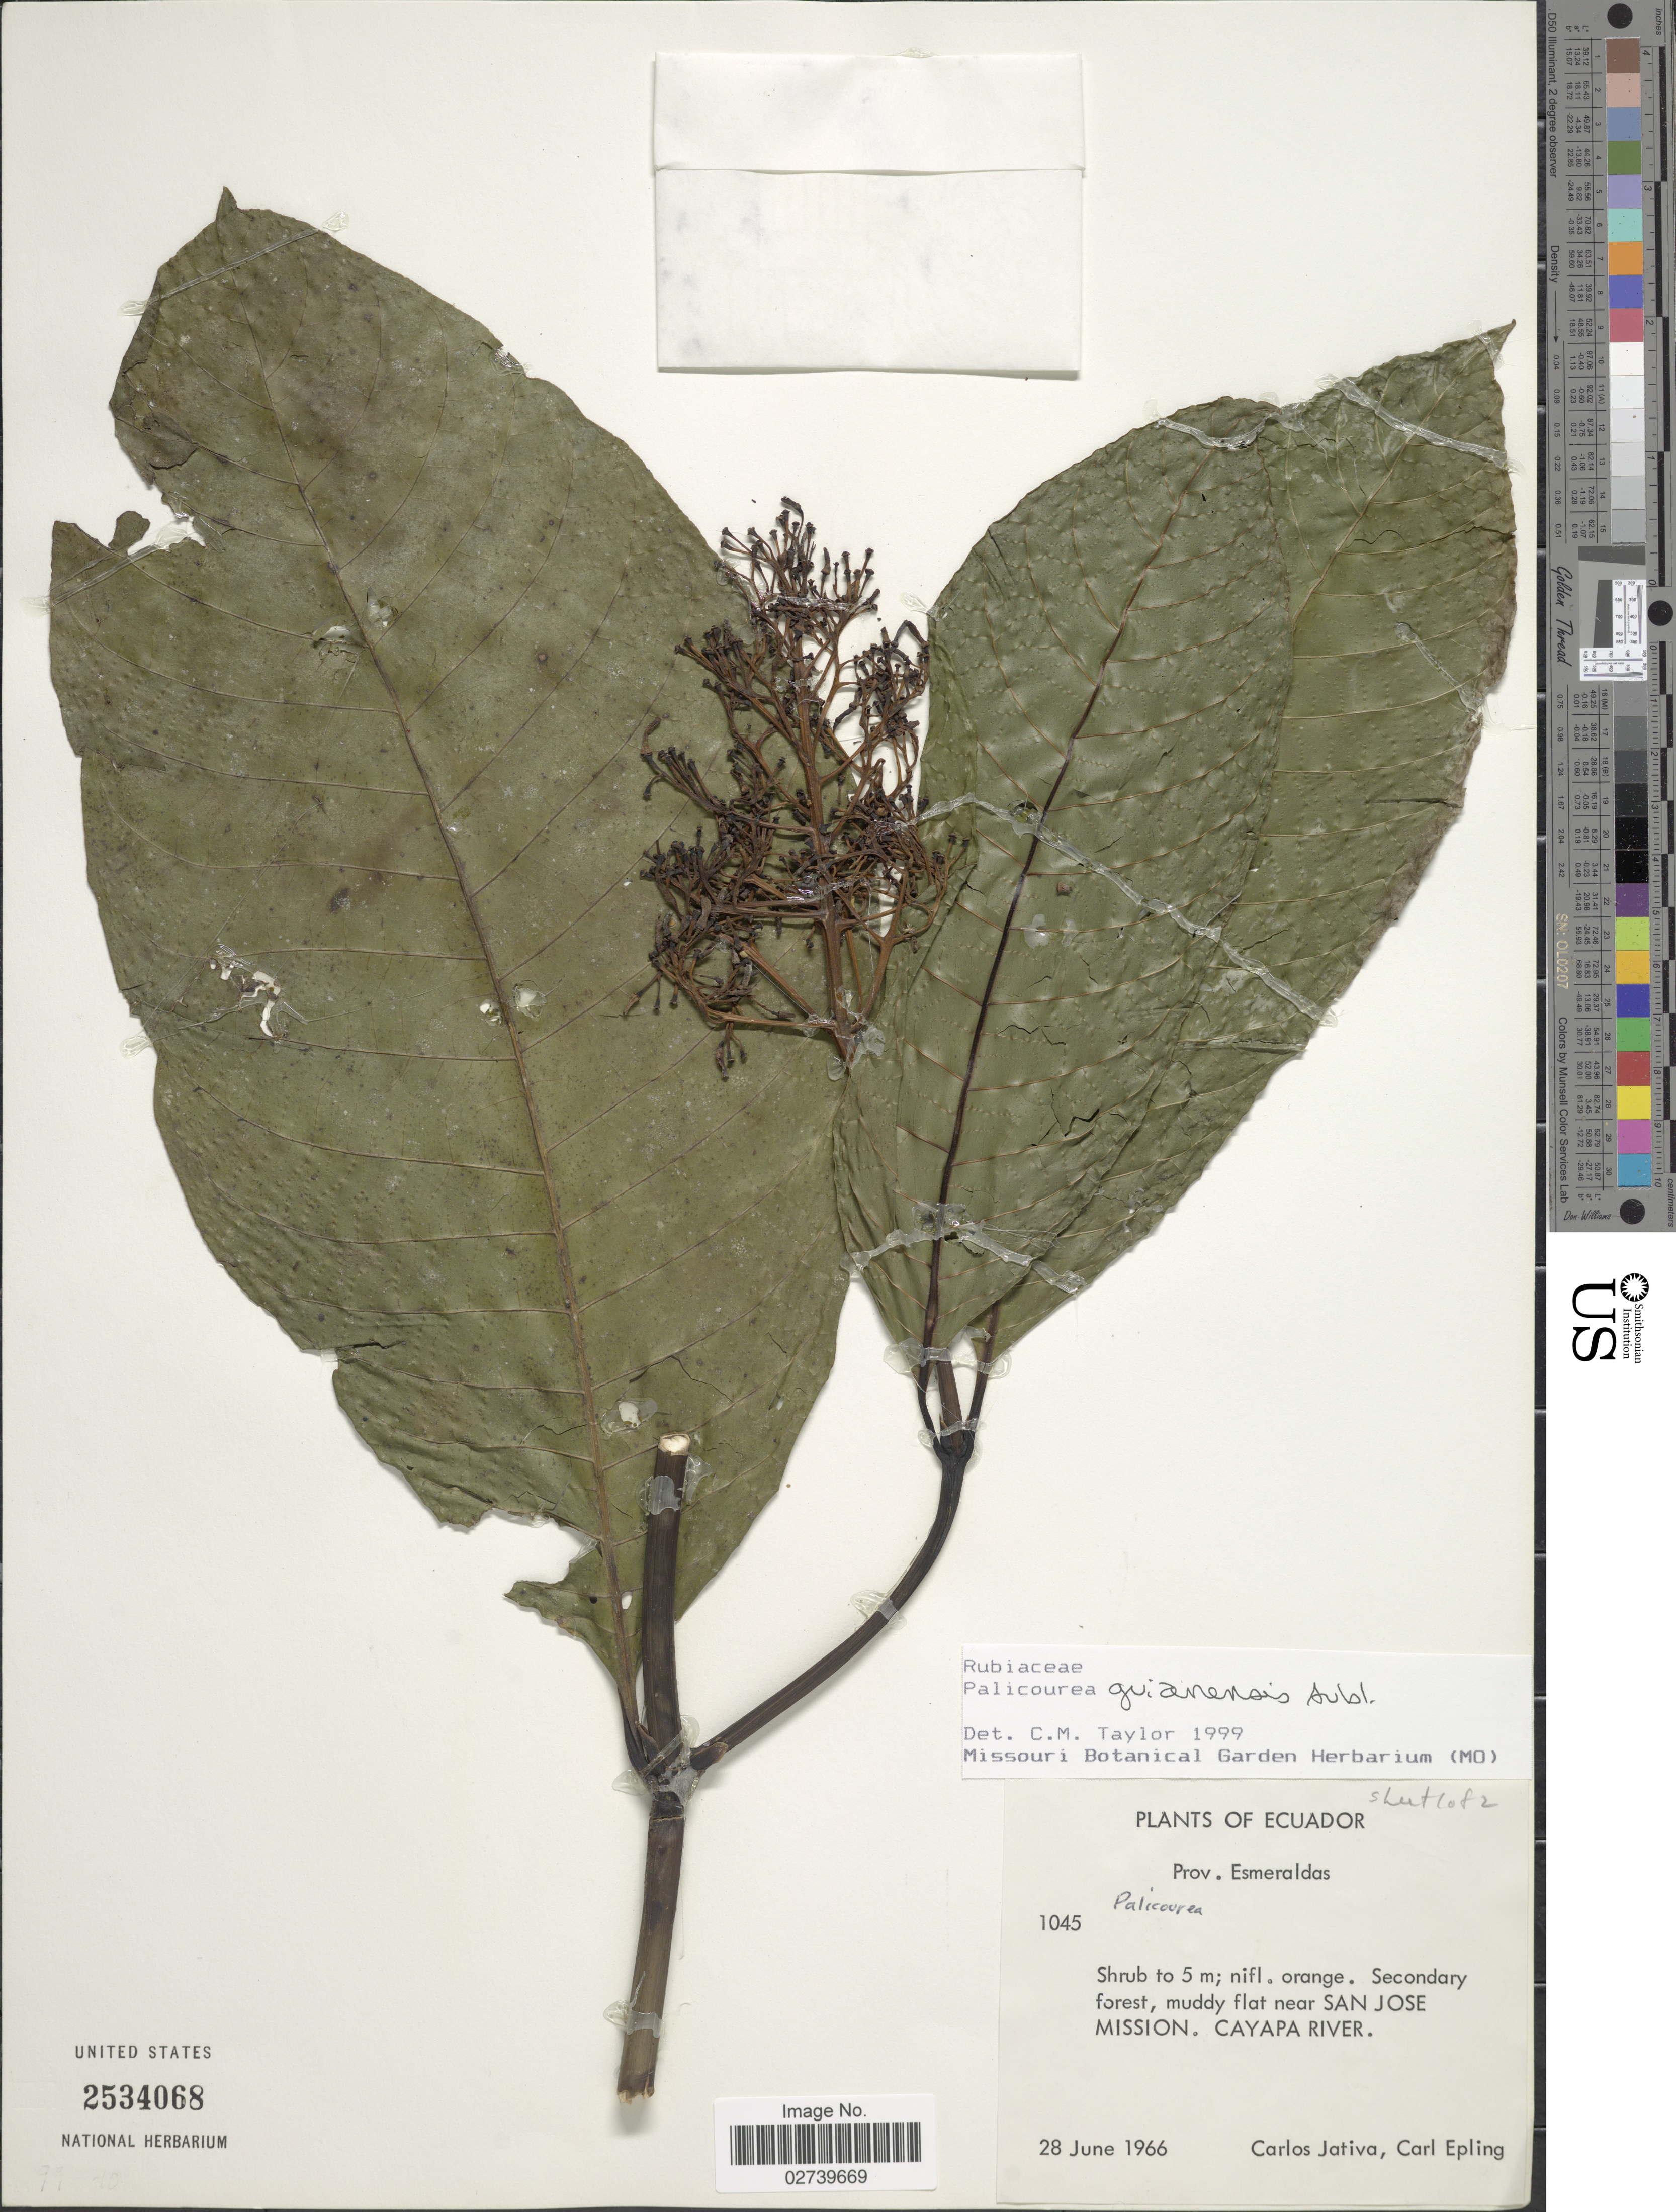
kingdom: Plantae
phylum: Tracheophyta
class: Magnoliopsida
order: Gentianales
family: Rubiaceae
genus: Palicourea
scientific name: Palicourea guianensis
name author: Aubl.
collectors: C. D. Játiva & C. C. Epling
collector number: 1045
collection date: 1966-06-28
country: Ecuador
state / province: Esmeraldas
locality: Muddy flat near San Jose Mission, Cayapa River.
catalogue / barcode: US 2534068